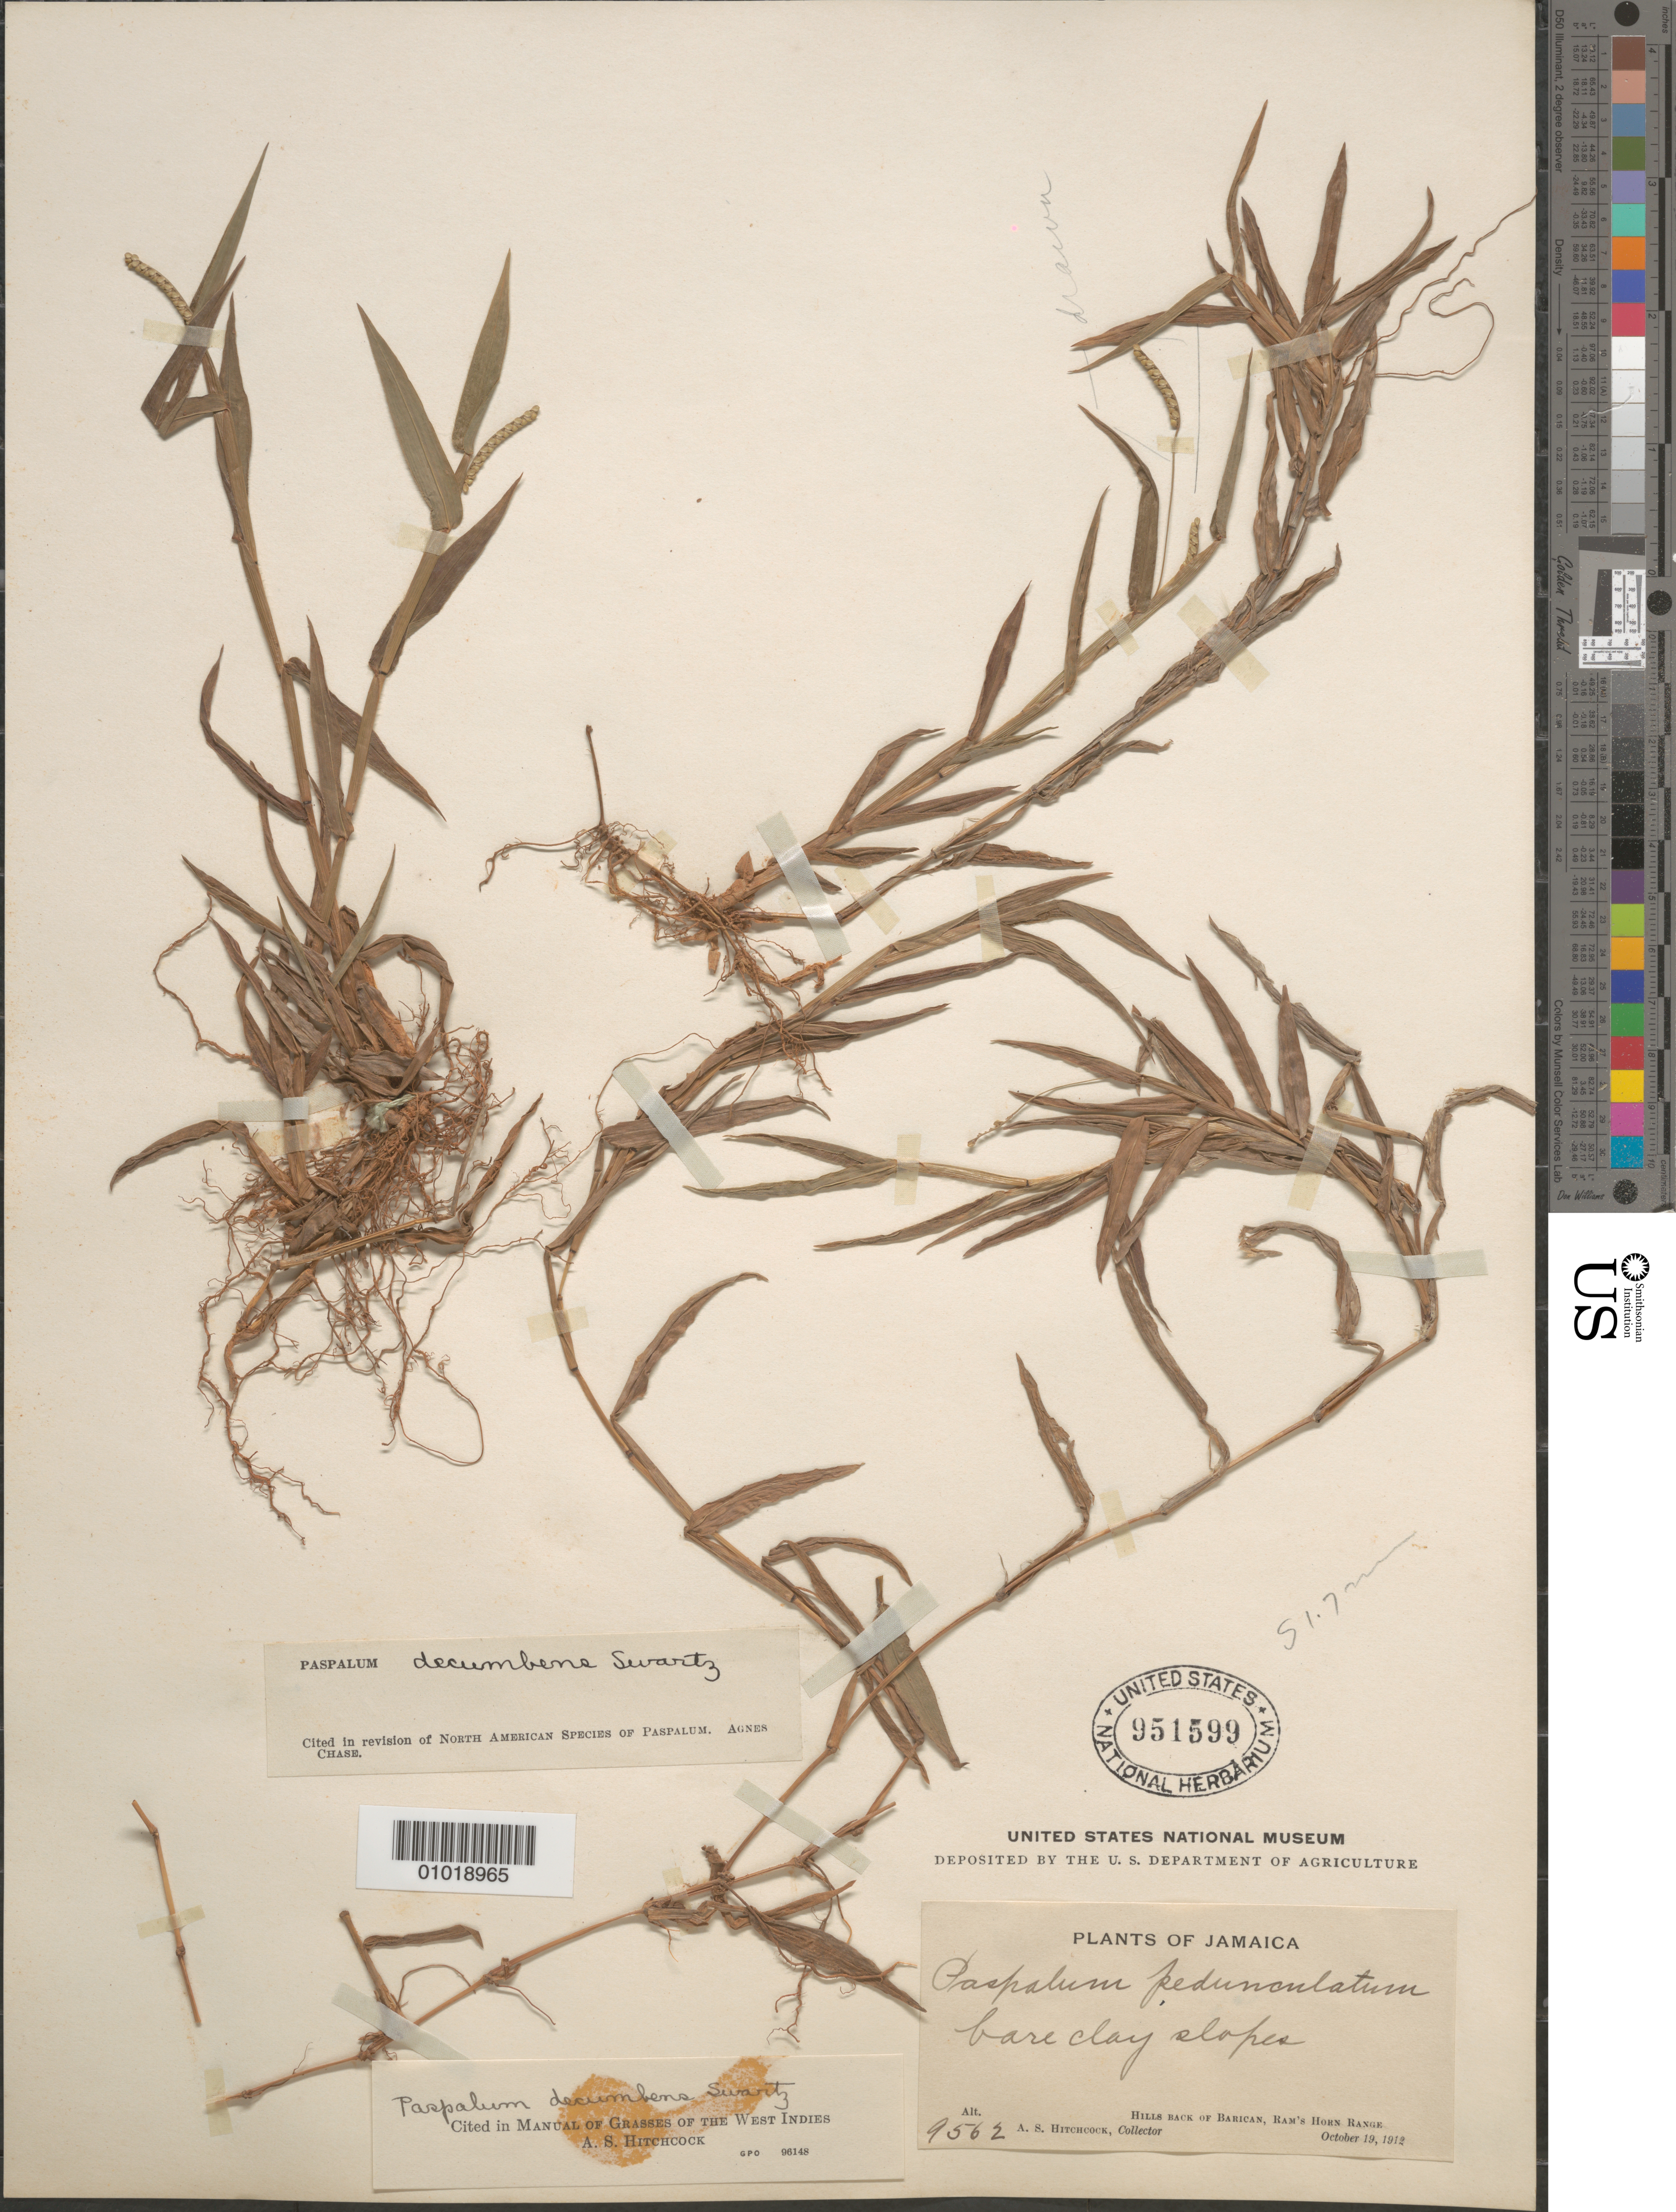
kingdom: Plantae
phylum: Tracheophyta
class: Liliopsida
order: Poales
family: Poaceae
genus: Paspalum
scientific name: Paspalum decumbens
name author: Sw.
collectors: A. S. Hitchcock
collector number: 9562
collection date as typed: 19 Oct 1912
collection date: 1912-10-19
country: Jamaica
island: Jamaica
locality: Hills back of Barican. Ram's Horn Range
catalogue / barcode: US 951599